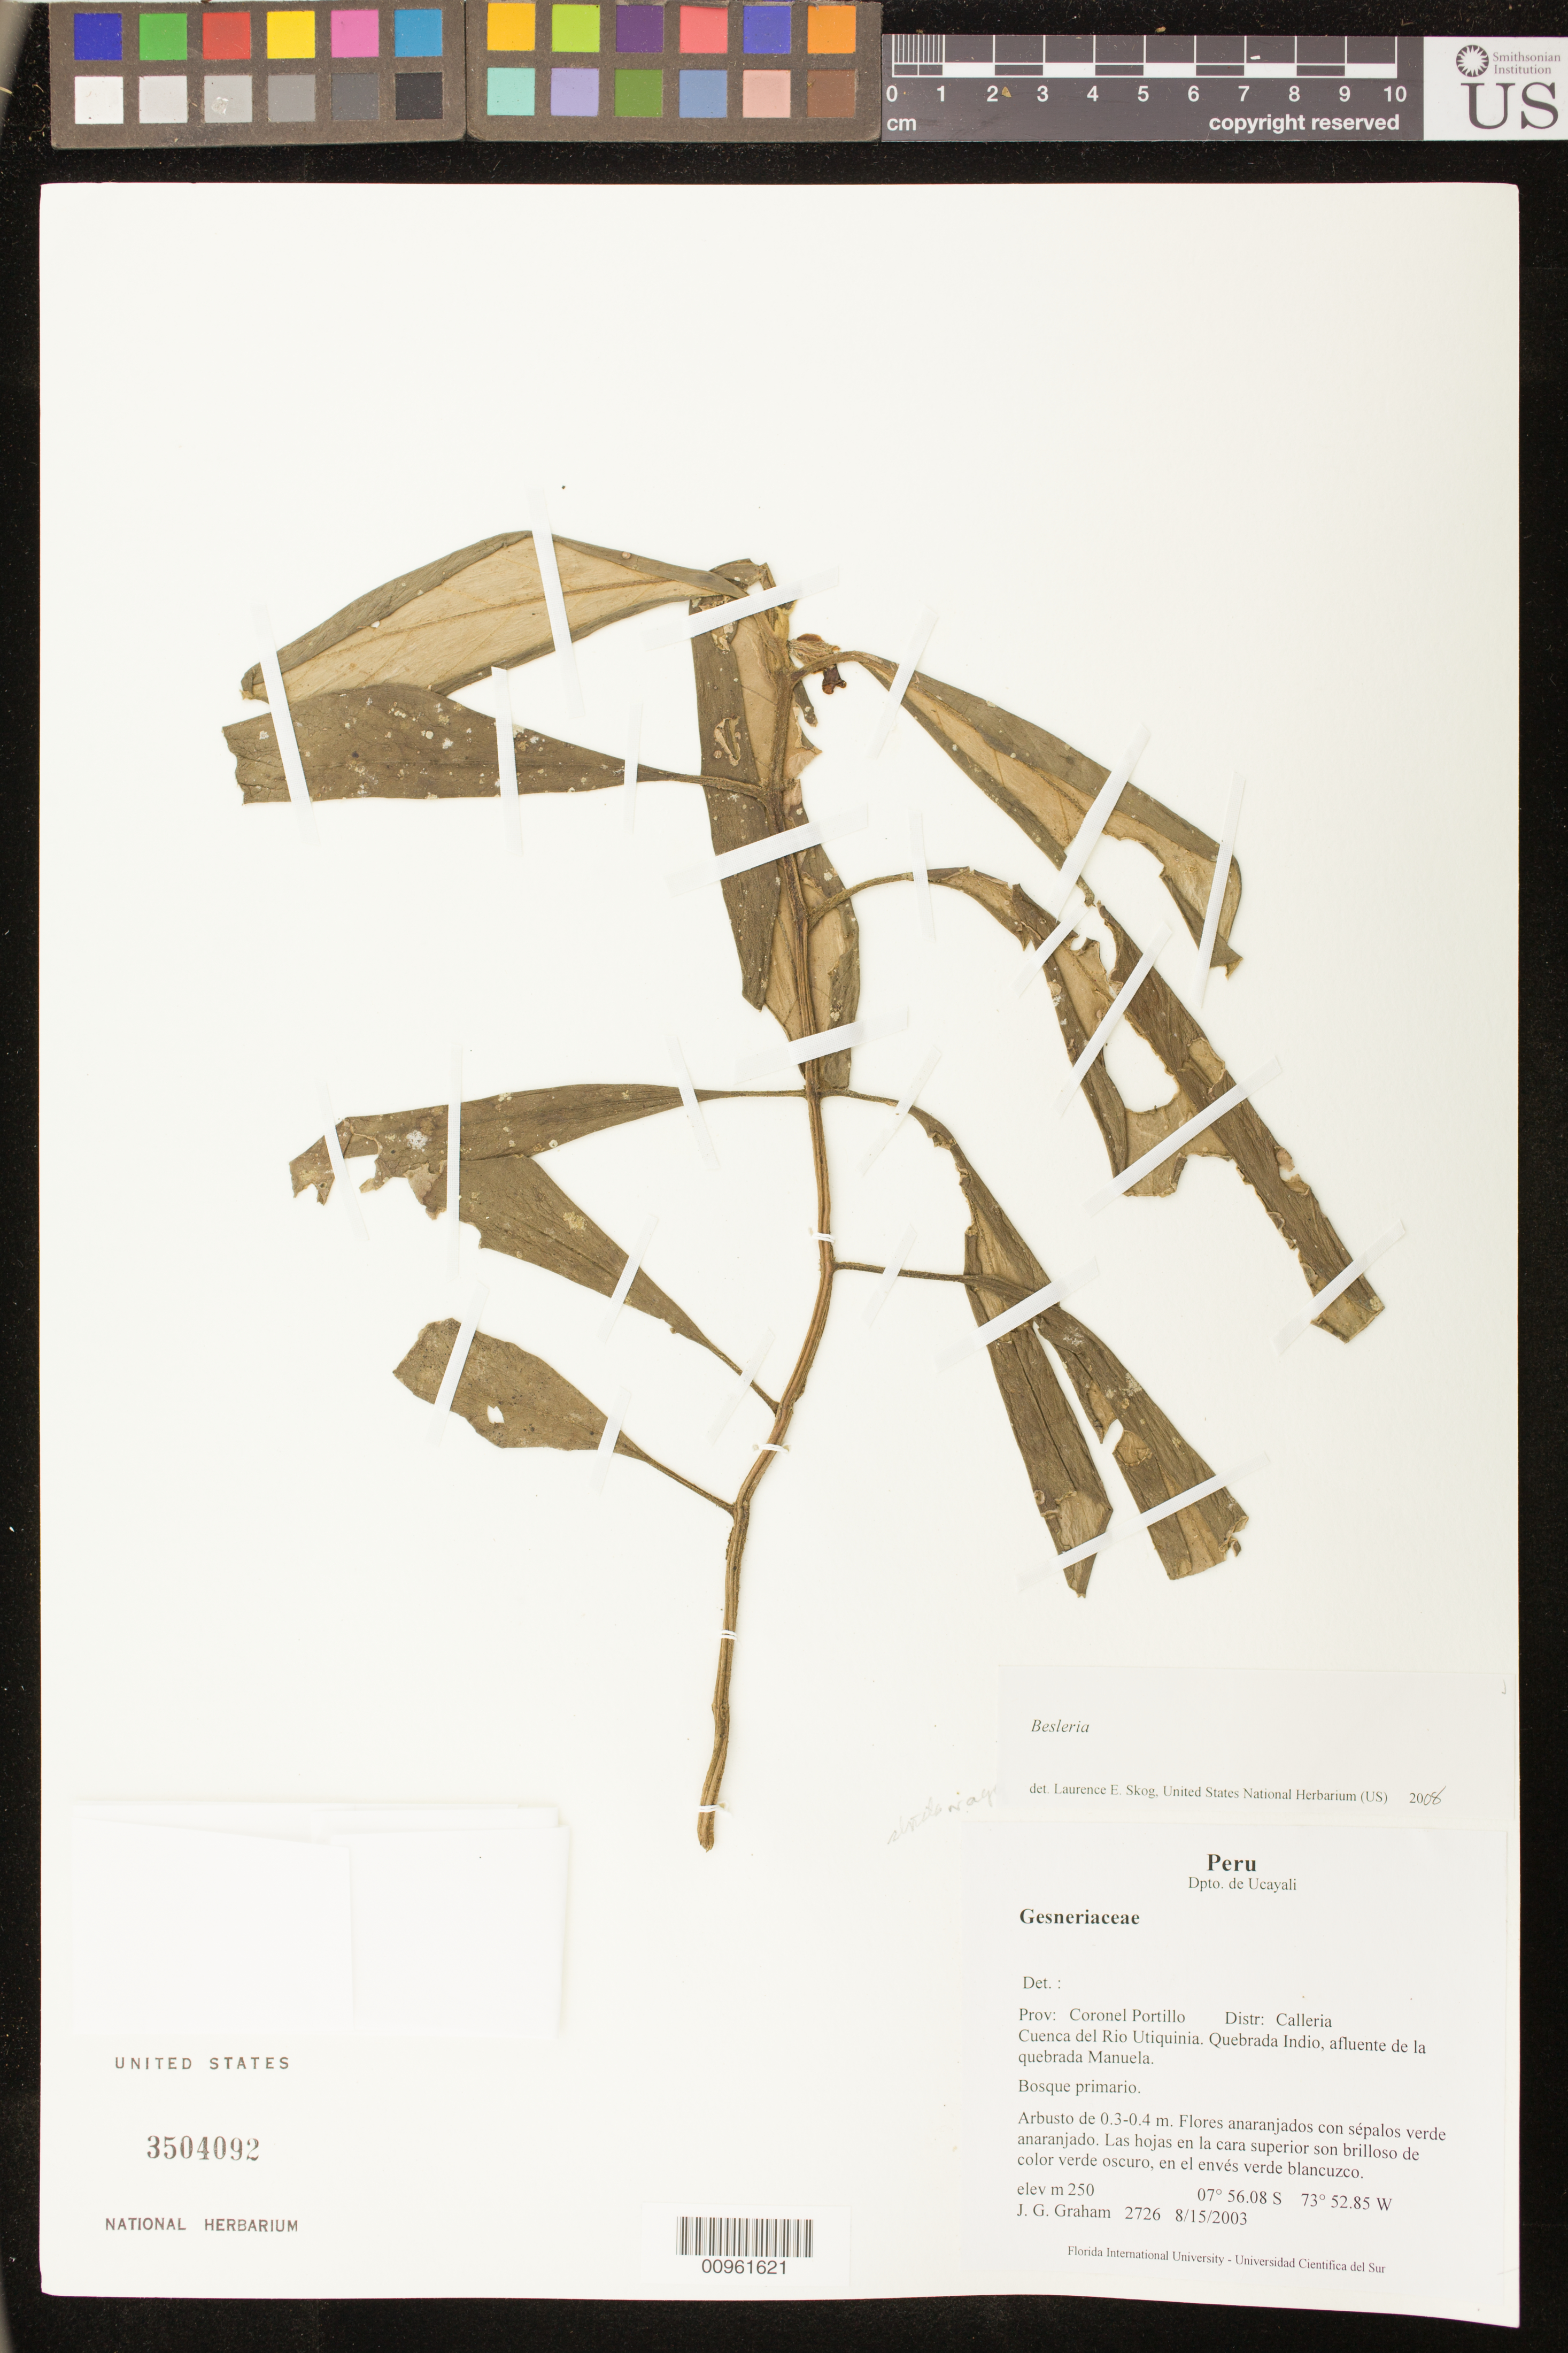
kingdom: Plantae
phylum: Tracheophyta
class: Magnoliopsida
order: Lamiales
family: Gesneriaceae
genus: Besleria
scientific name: Besleria sp.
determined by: Skog, Laurence E.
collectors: J. G. Graham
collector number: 2726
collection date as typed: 15 Aug 2003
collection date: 2003-08-15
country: Peru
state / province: Ucayali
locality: Prov. Coronel Portillo, Distr. Calleria. Cuenca del Rio Utiquinia. Quebrada Indio, afluente de la quebrada Manuela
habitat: Bosque primario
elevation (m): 250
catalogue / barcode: US 3504092